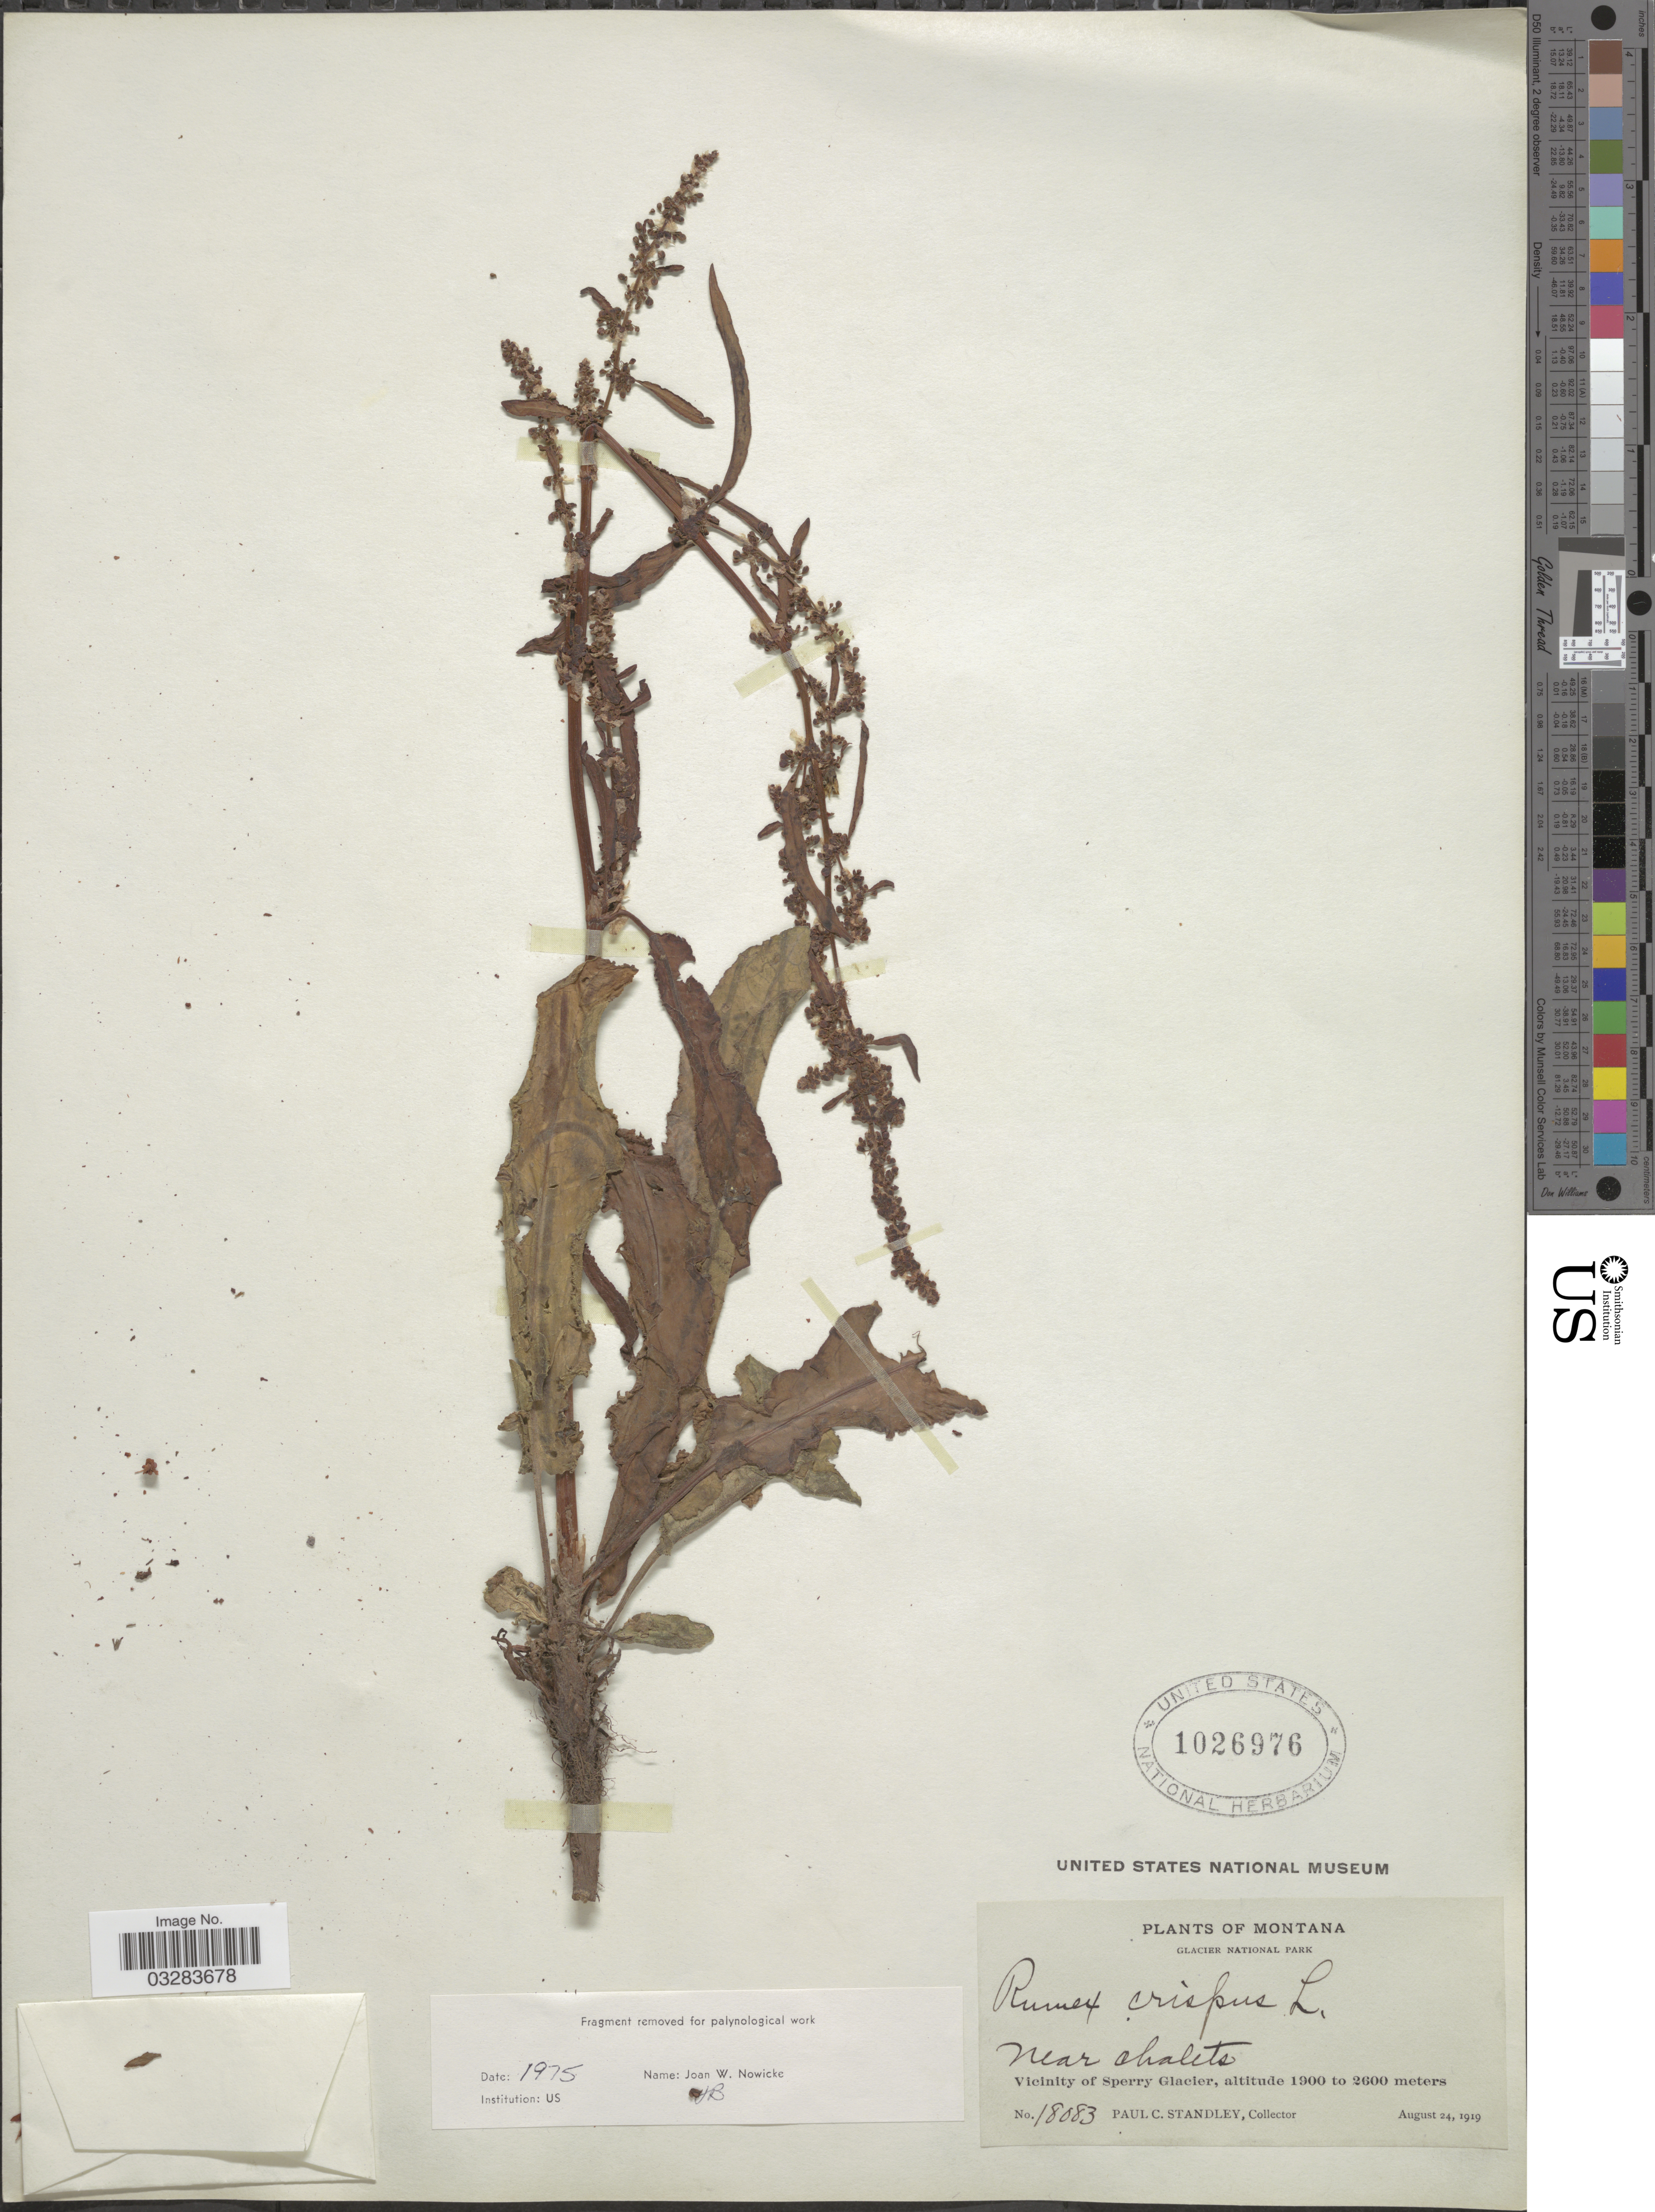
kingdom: Plantae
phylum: Tracheophyta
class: Magnoliopsida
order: Caryophyllales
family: Polygonaceae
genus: Rumex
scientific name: Rumex crispus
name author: L.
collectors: P. C. Standley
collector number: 18083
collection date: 1919-08-24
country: United States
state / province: Montana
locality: Glacier National Park. Near chalets. Vicinity of Sperry Glacier.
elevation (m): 1900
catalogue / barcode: US 1026976